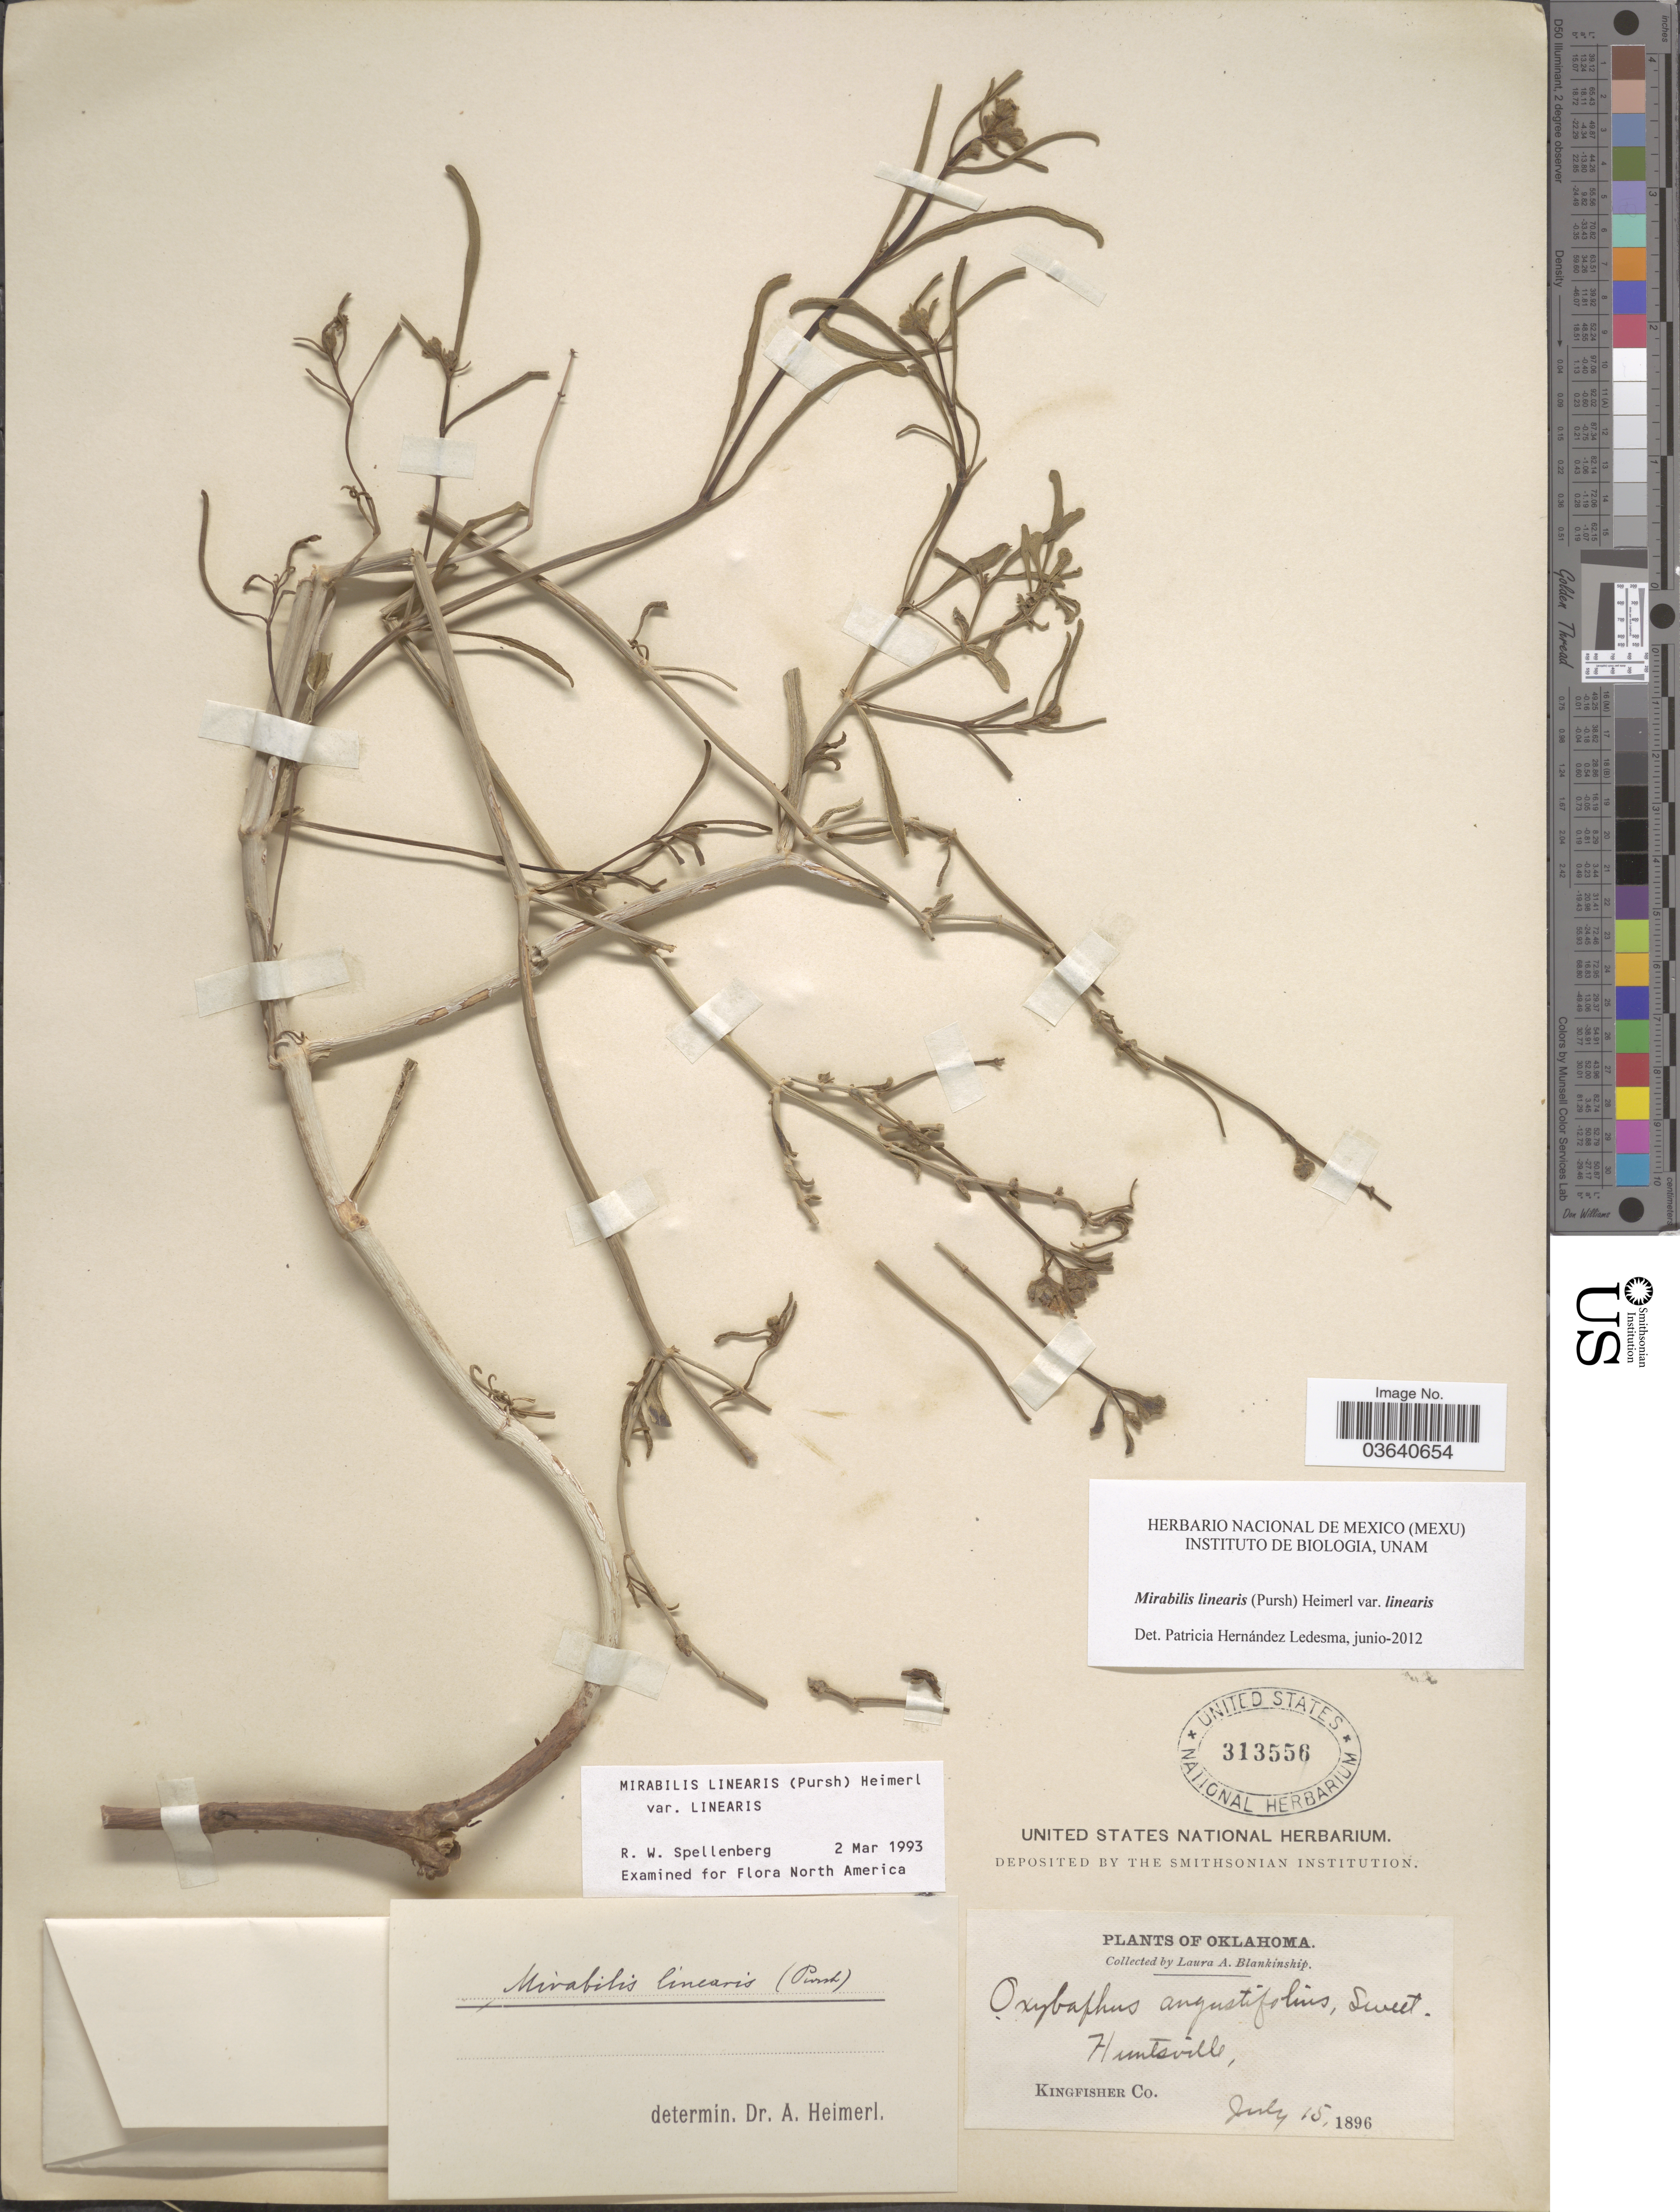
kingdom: Plantae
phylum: Tracheophyta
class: Magnoliopsida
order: Caryophyllales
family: Nyctaginaceae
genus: Mirabilis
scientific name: Mirabilis linearis var. linearis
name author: (Pursh) Heimerl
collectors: L. A. Blankinship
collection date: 1896-07-15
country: United States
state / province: Oklahoma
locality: Huntsville. Kingfisher Co.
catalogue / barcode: US 313556